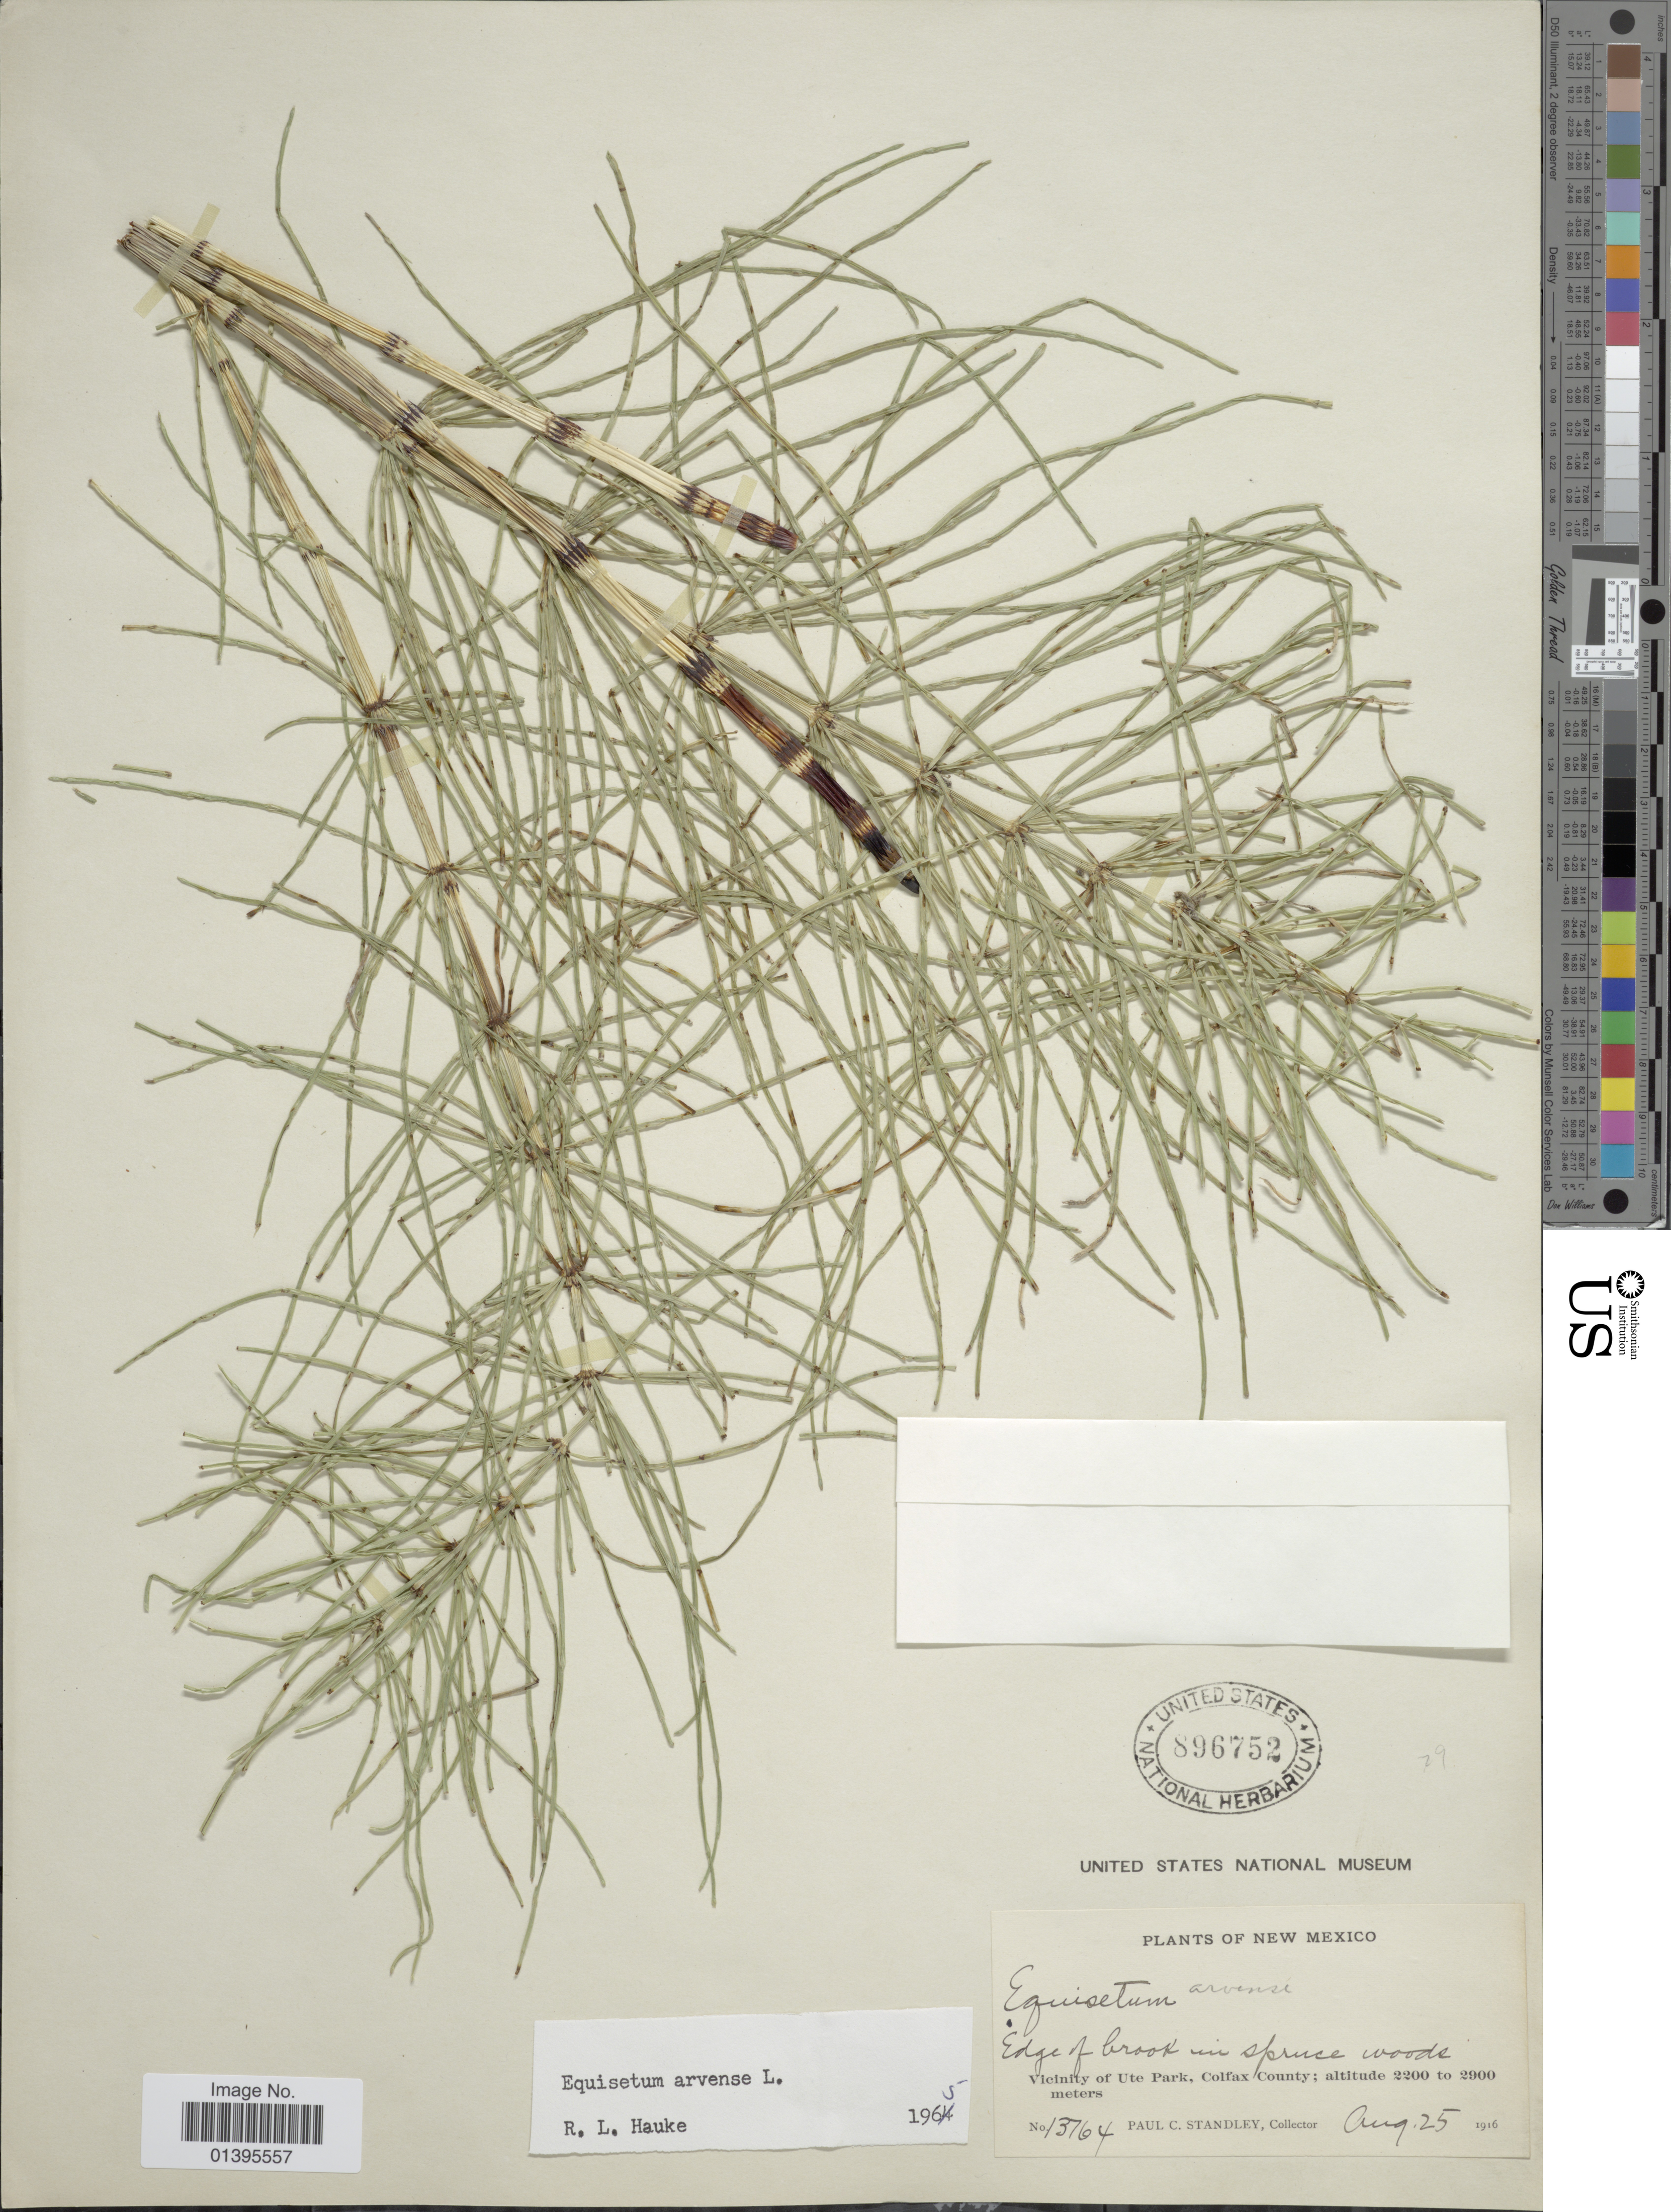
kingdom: Plantae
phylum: Tracheophyta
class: Polypodiopsida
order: Equisetales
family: Equisetaceae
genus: Equisetum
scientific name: Equisetum arvense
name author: L.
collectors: P. C. Standley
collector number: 13164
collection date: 1916-08-25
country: United States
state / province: New Mexico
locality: Edge of brook in spruce woods, Vicinity of Ute Park, Colfax County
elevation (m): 2200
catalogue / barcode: US 896752